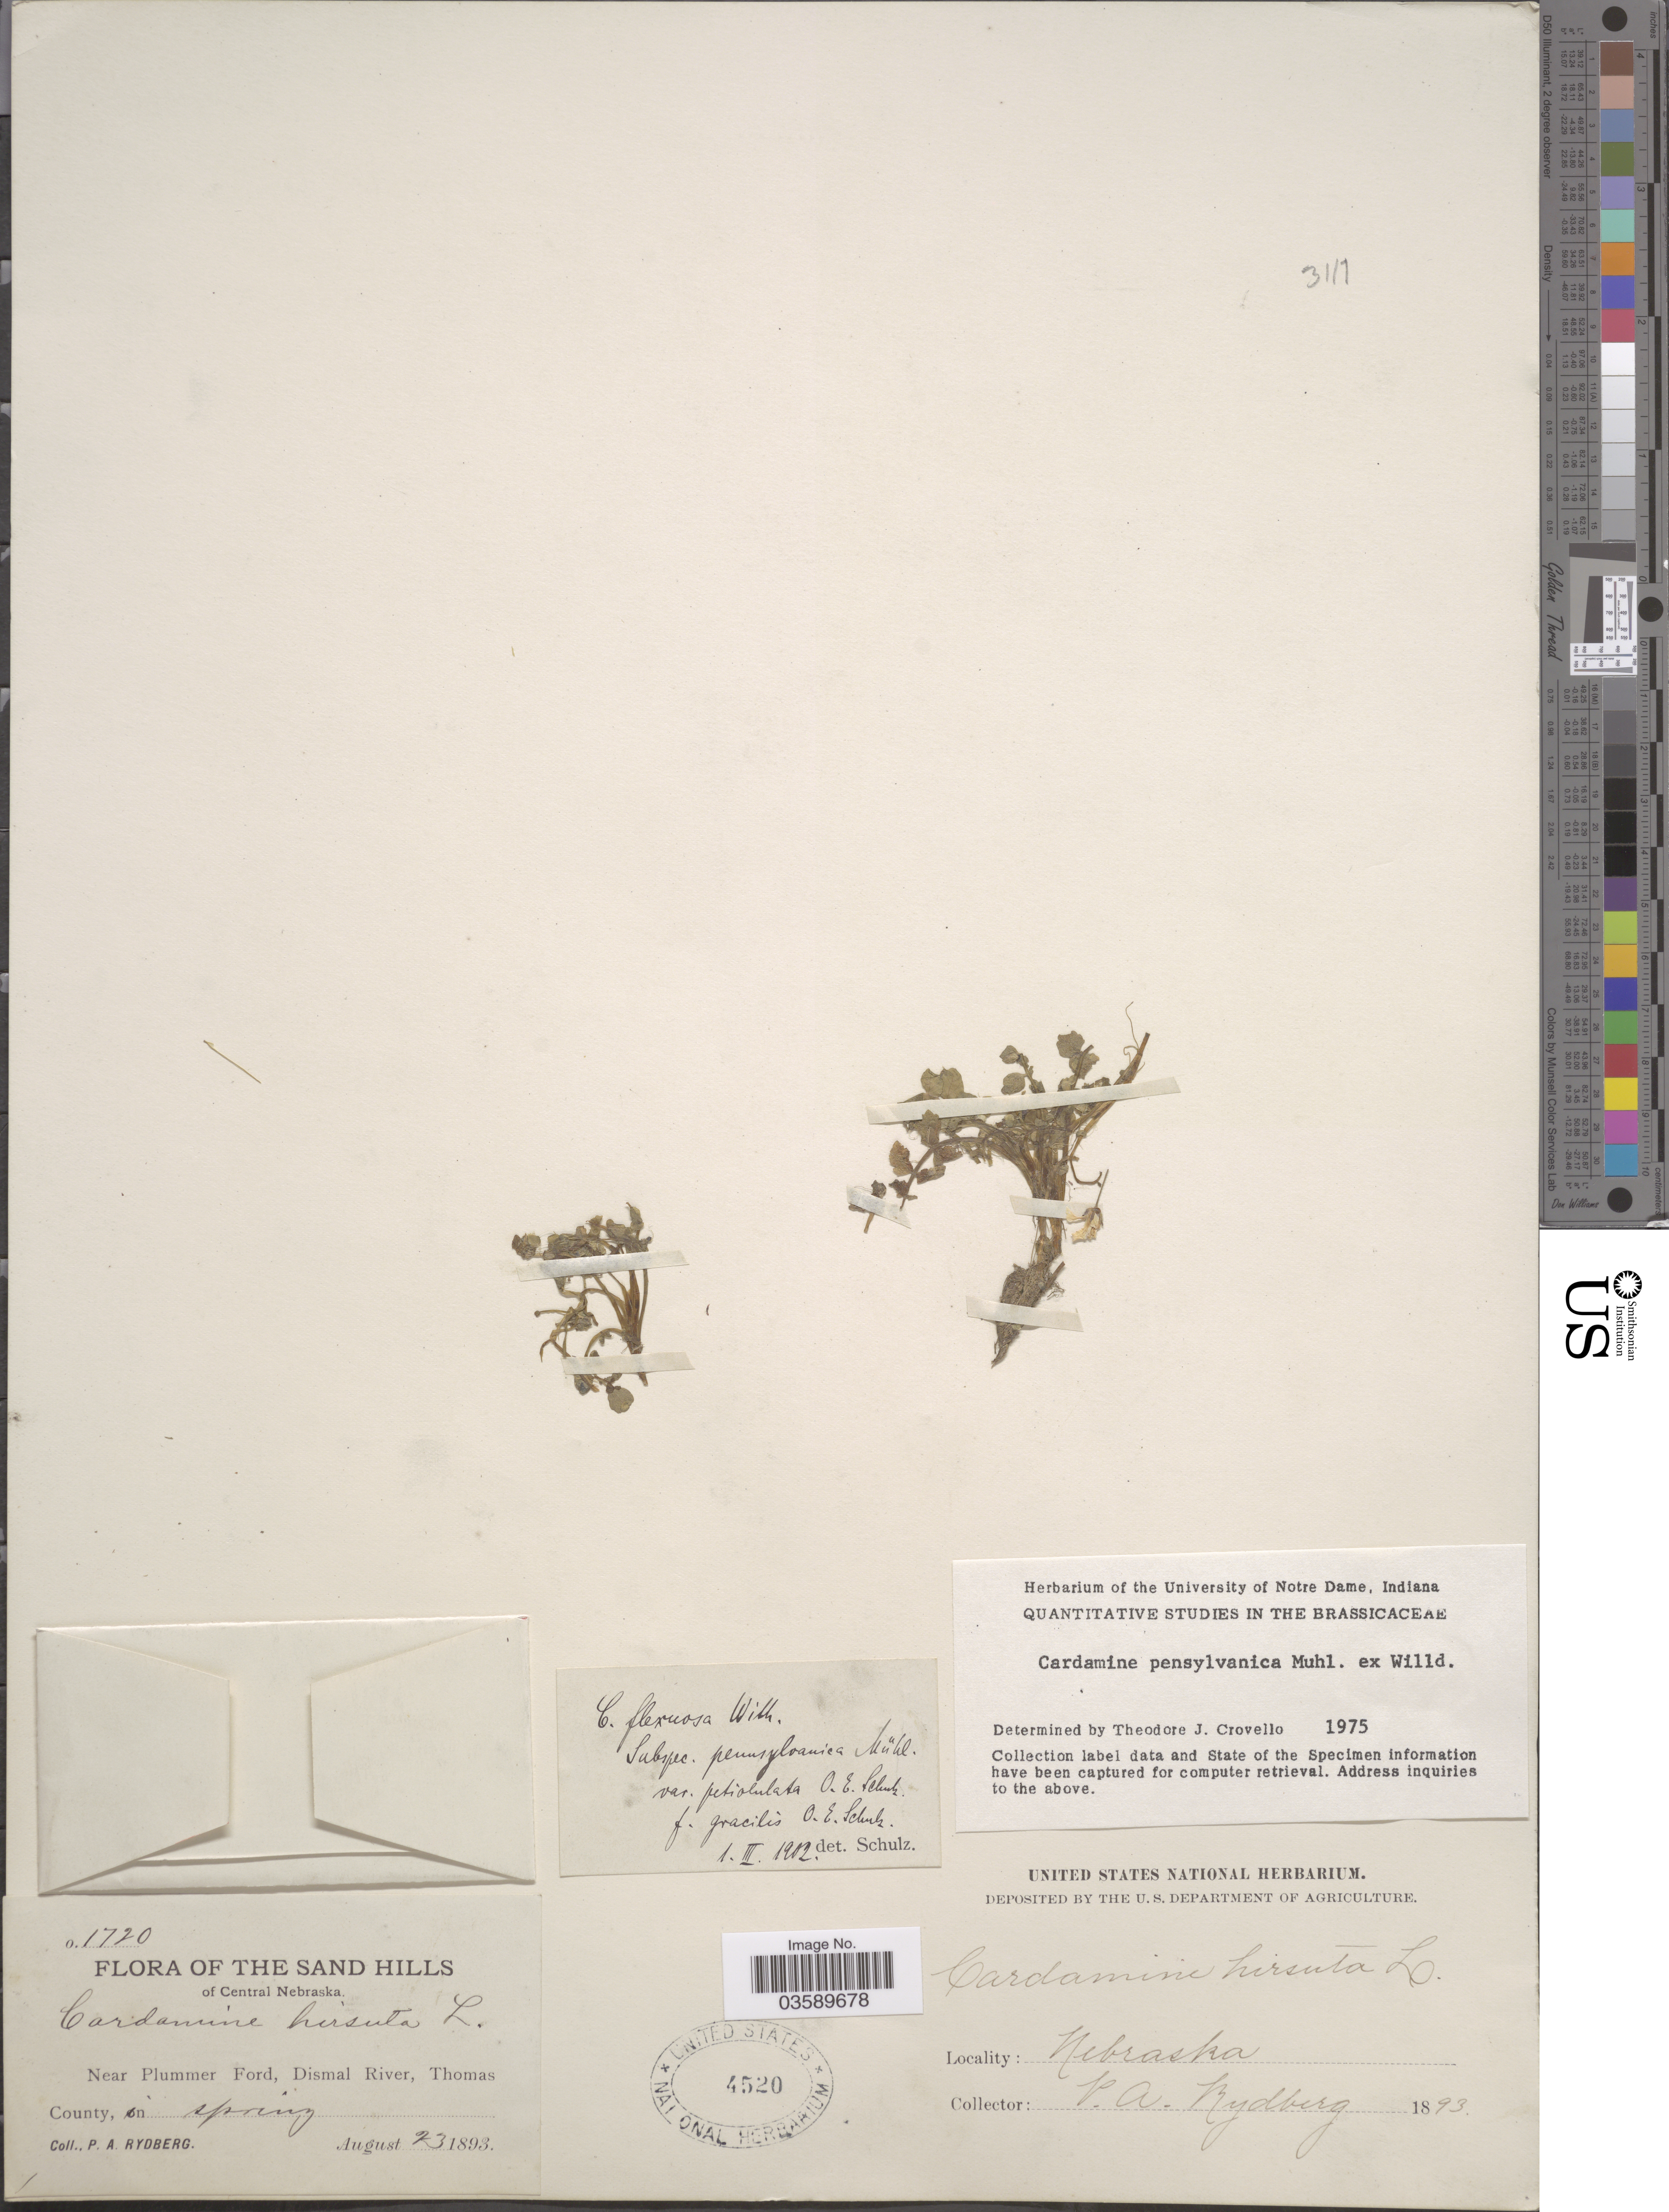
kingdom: Plantae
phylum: Tracheophyta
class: Magnoliopsida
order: Brassicales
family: Brassicaceae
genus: Cardamine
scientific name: Cardamine pensylvanica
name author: Muhl. ex Willd.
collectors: P. A. Rydberg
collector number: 1720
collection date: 1893-08-23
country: United States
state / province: Nebraska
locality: The Sand Hills of Central Nebraska. Near Plummer Ford, Dismal River, Thomas County, in spring.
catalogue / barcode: US 4520